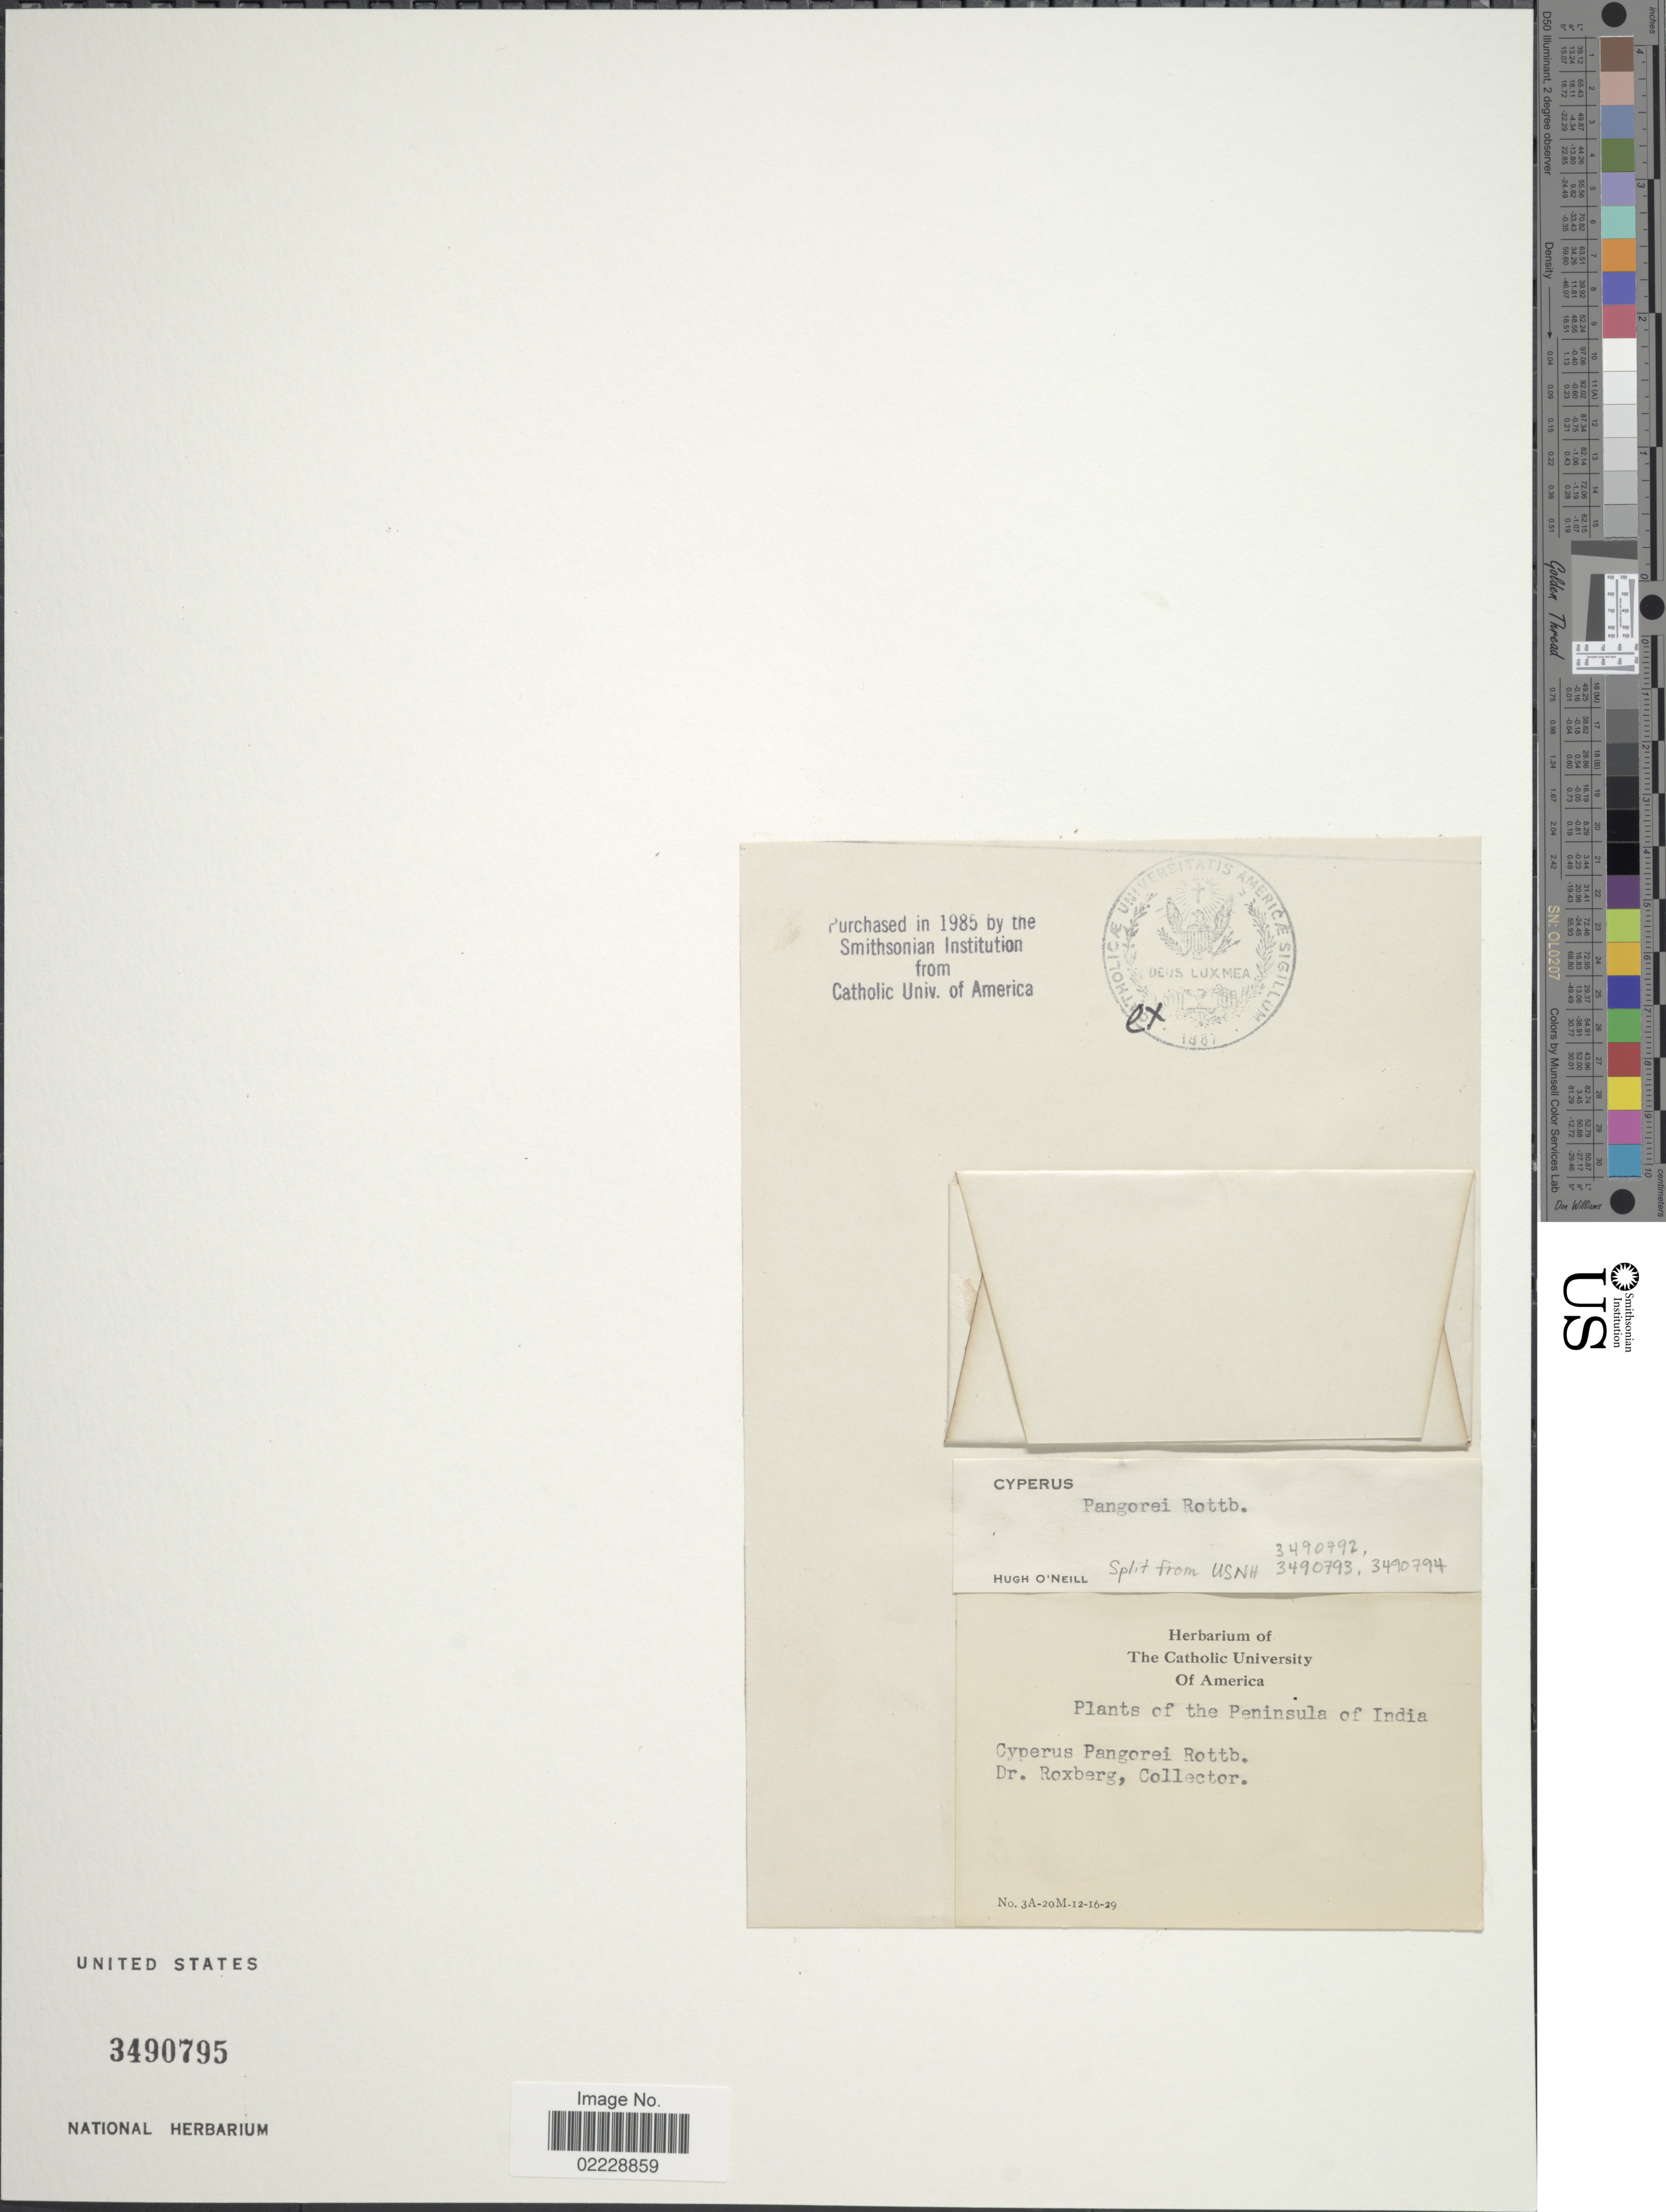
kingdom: Plantae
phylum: Tracheophyta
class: Liliopsida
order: Poales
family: Cyperaceae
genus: Cyperus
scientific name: Cyperus pangorei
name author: Rottb.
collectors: Roxberg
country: India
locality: Peninsula of India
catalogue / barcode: US 3490795